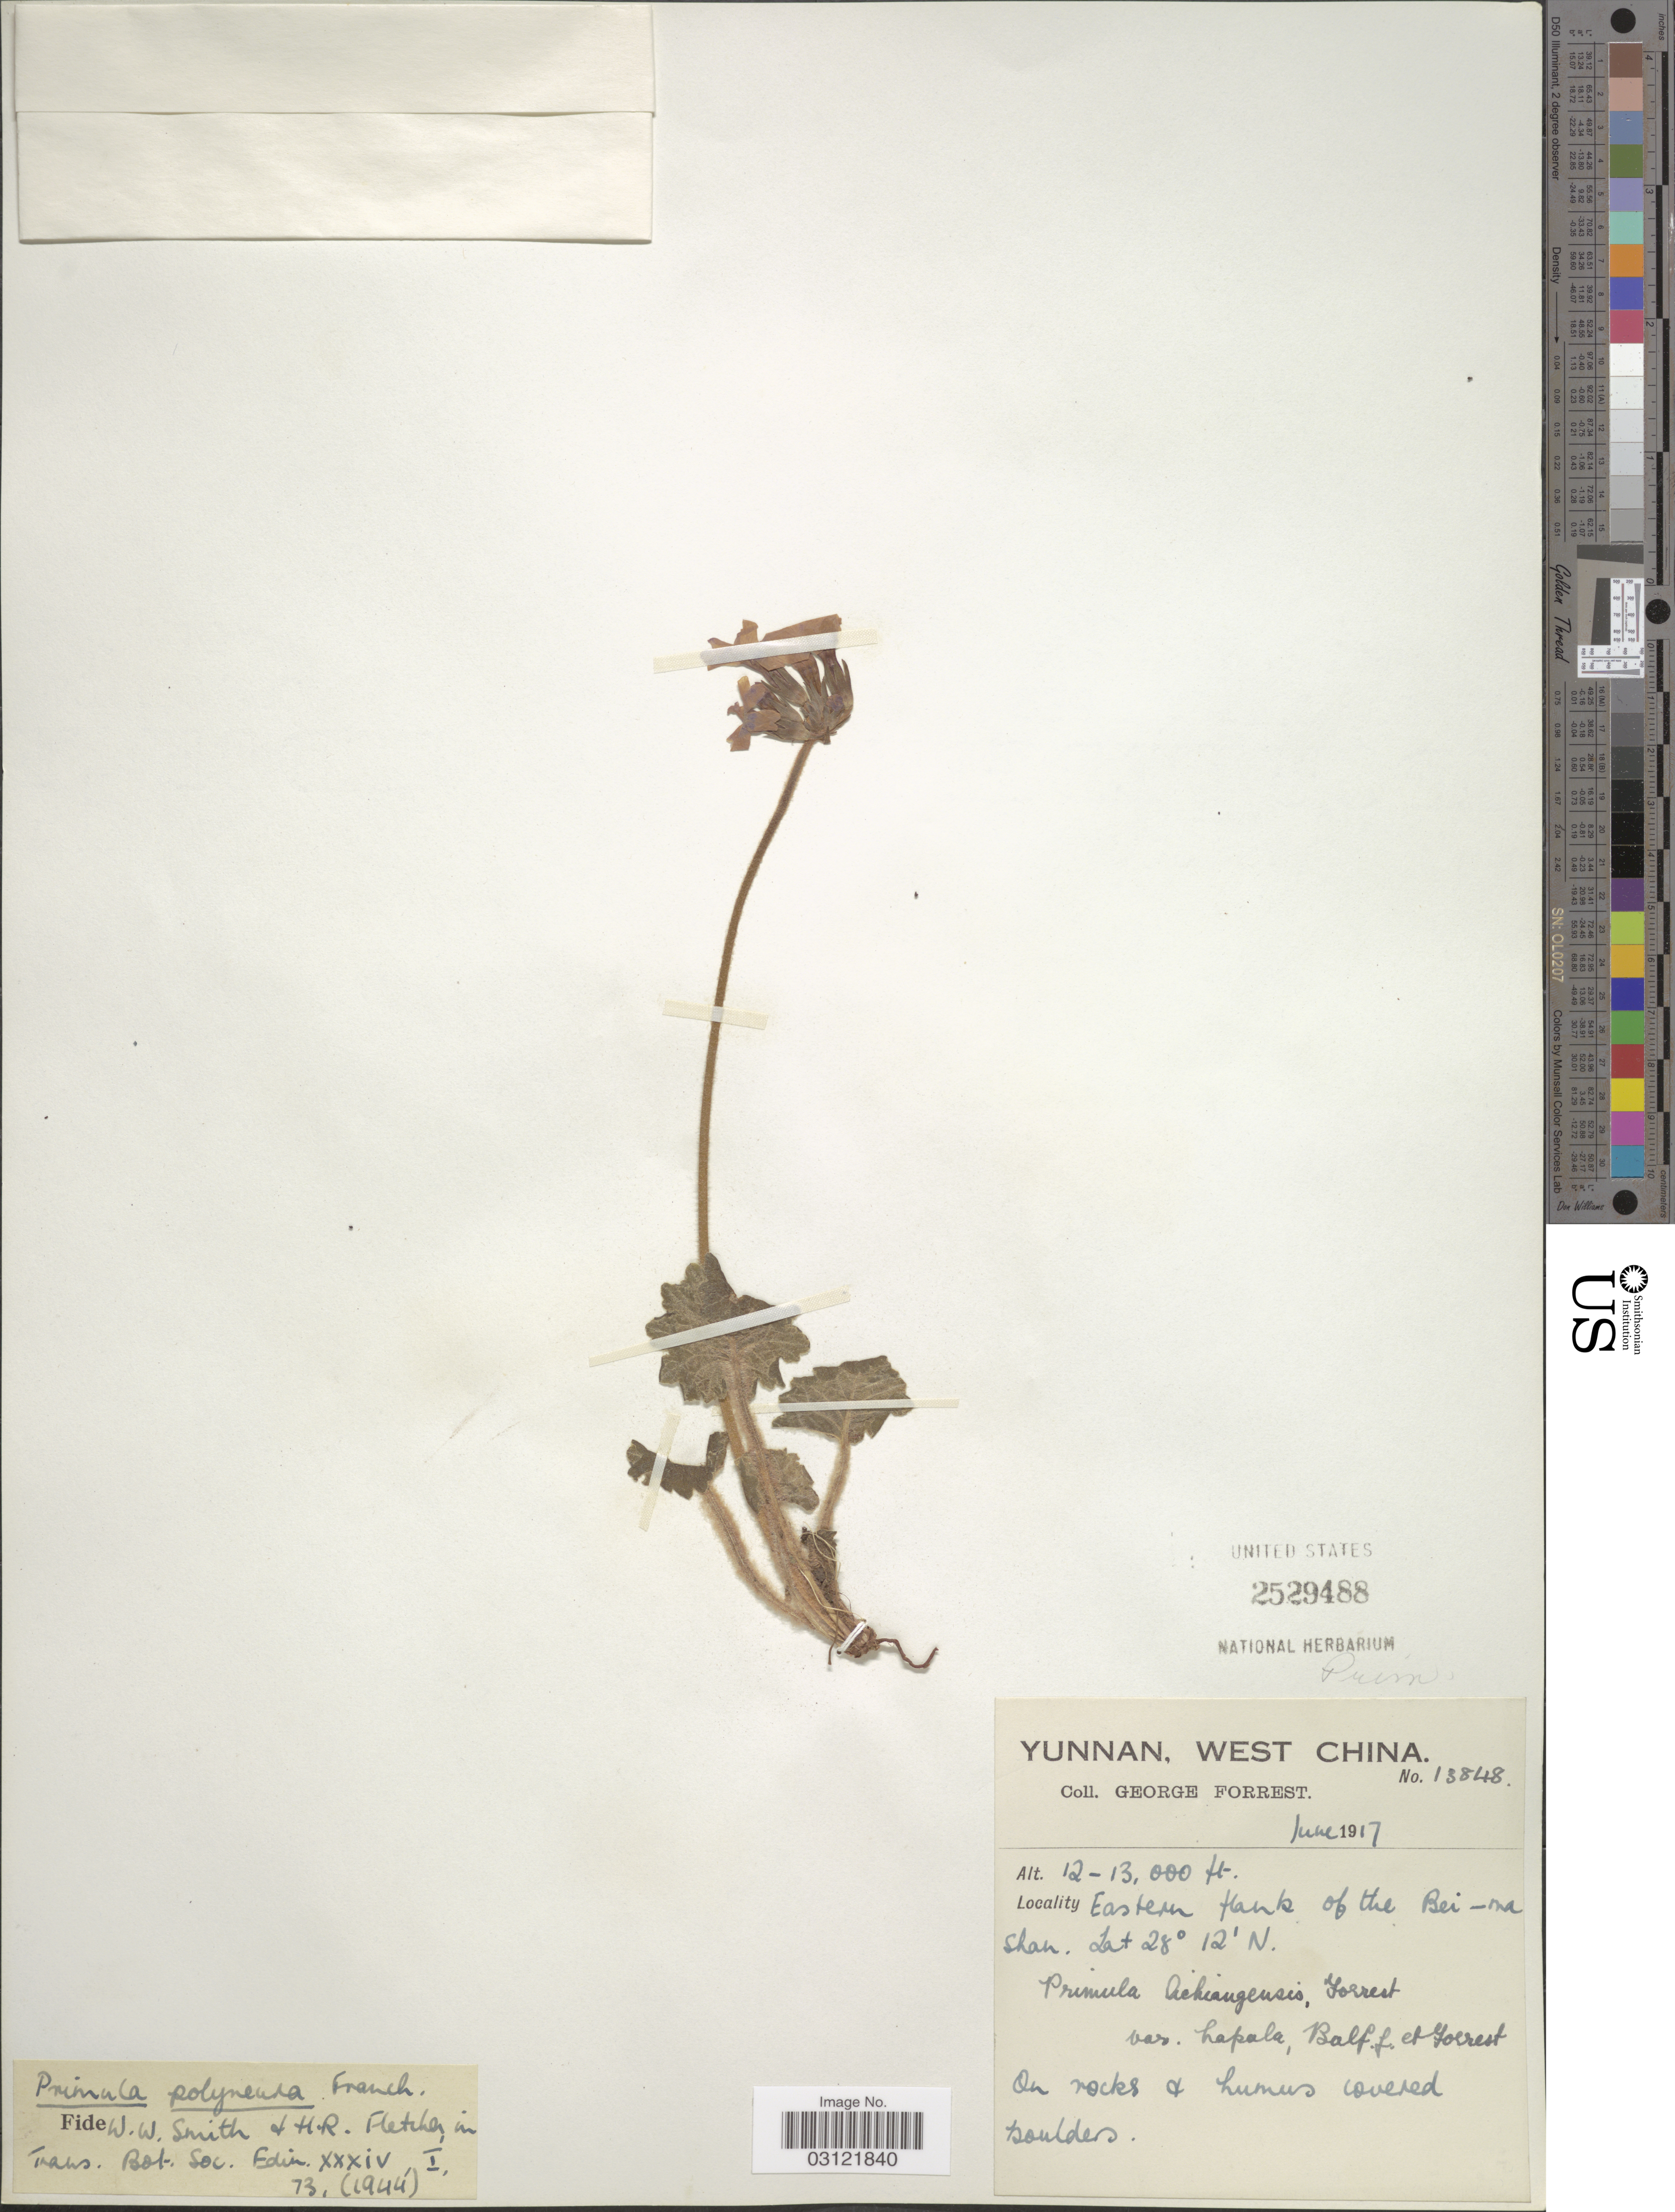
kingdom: Plantae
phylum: Tracheophyta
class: Magnoliopsida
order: Ericales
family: Primulaceae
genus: Primula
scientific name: Primula polyneura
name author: Franch.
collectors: G. Forrest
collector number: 13848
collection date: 1917-06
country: China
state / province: Yunnan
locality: West China. Eastern flank of the Bei-ma Shan.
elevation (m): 3658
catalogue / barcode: US 2529488